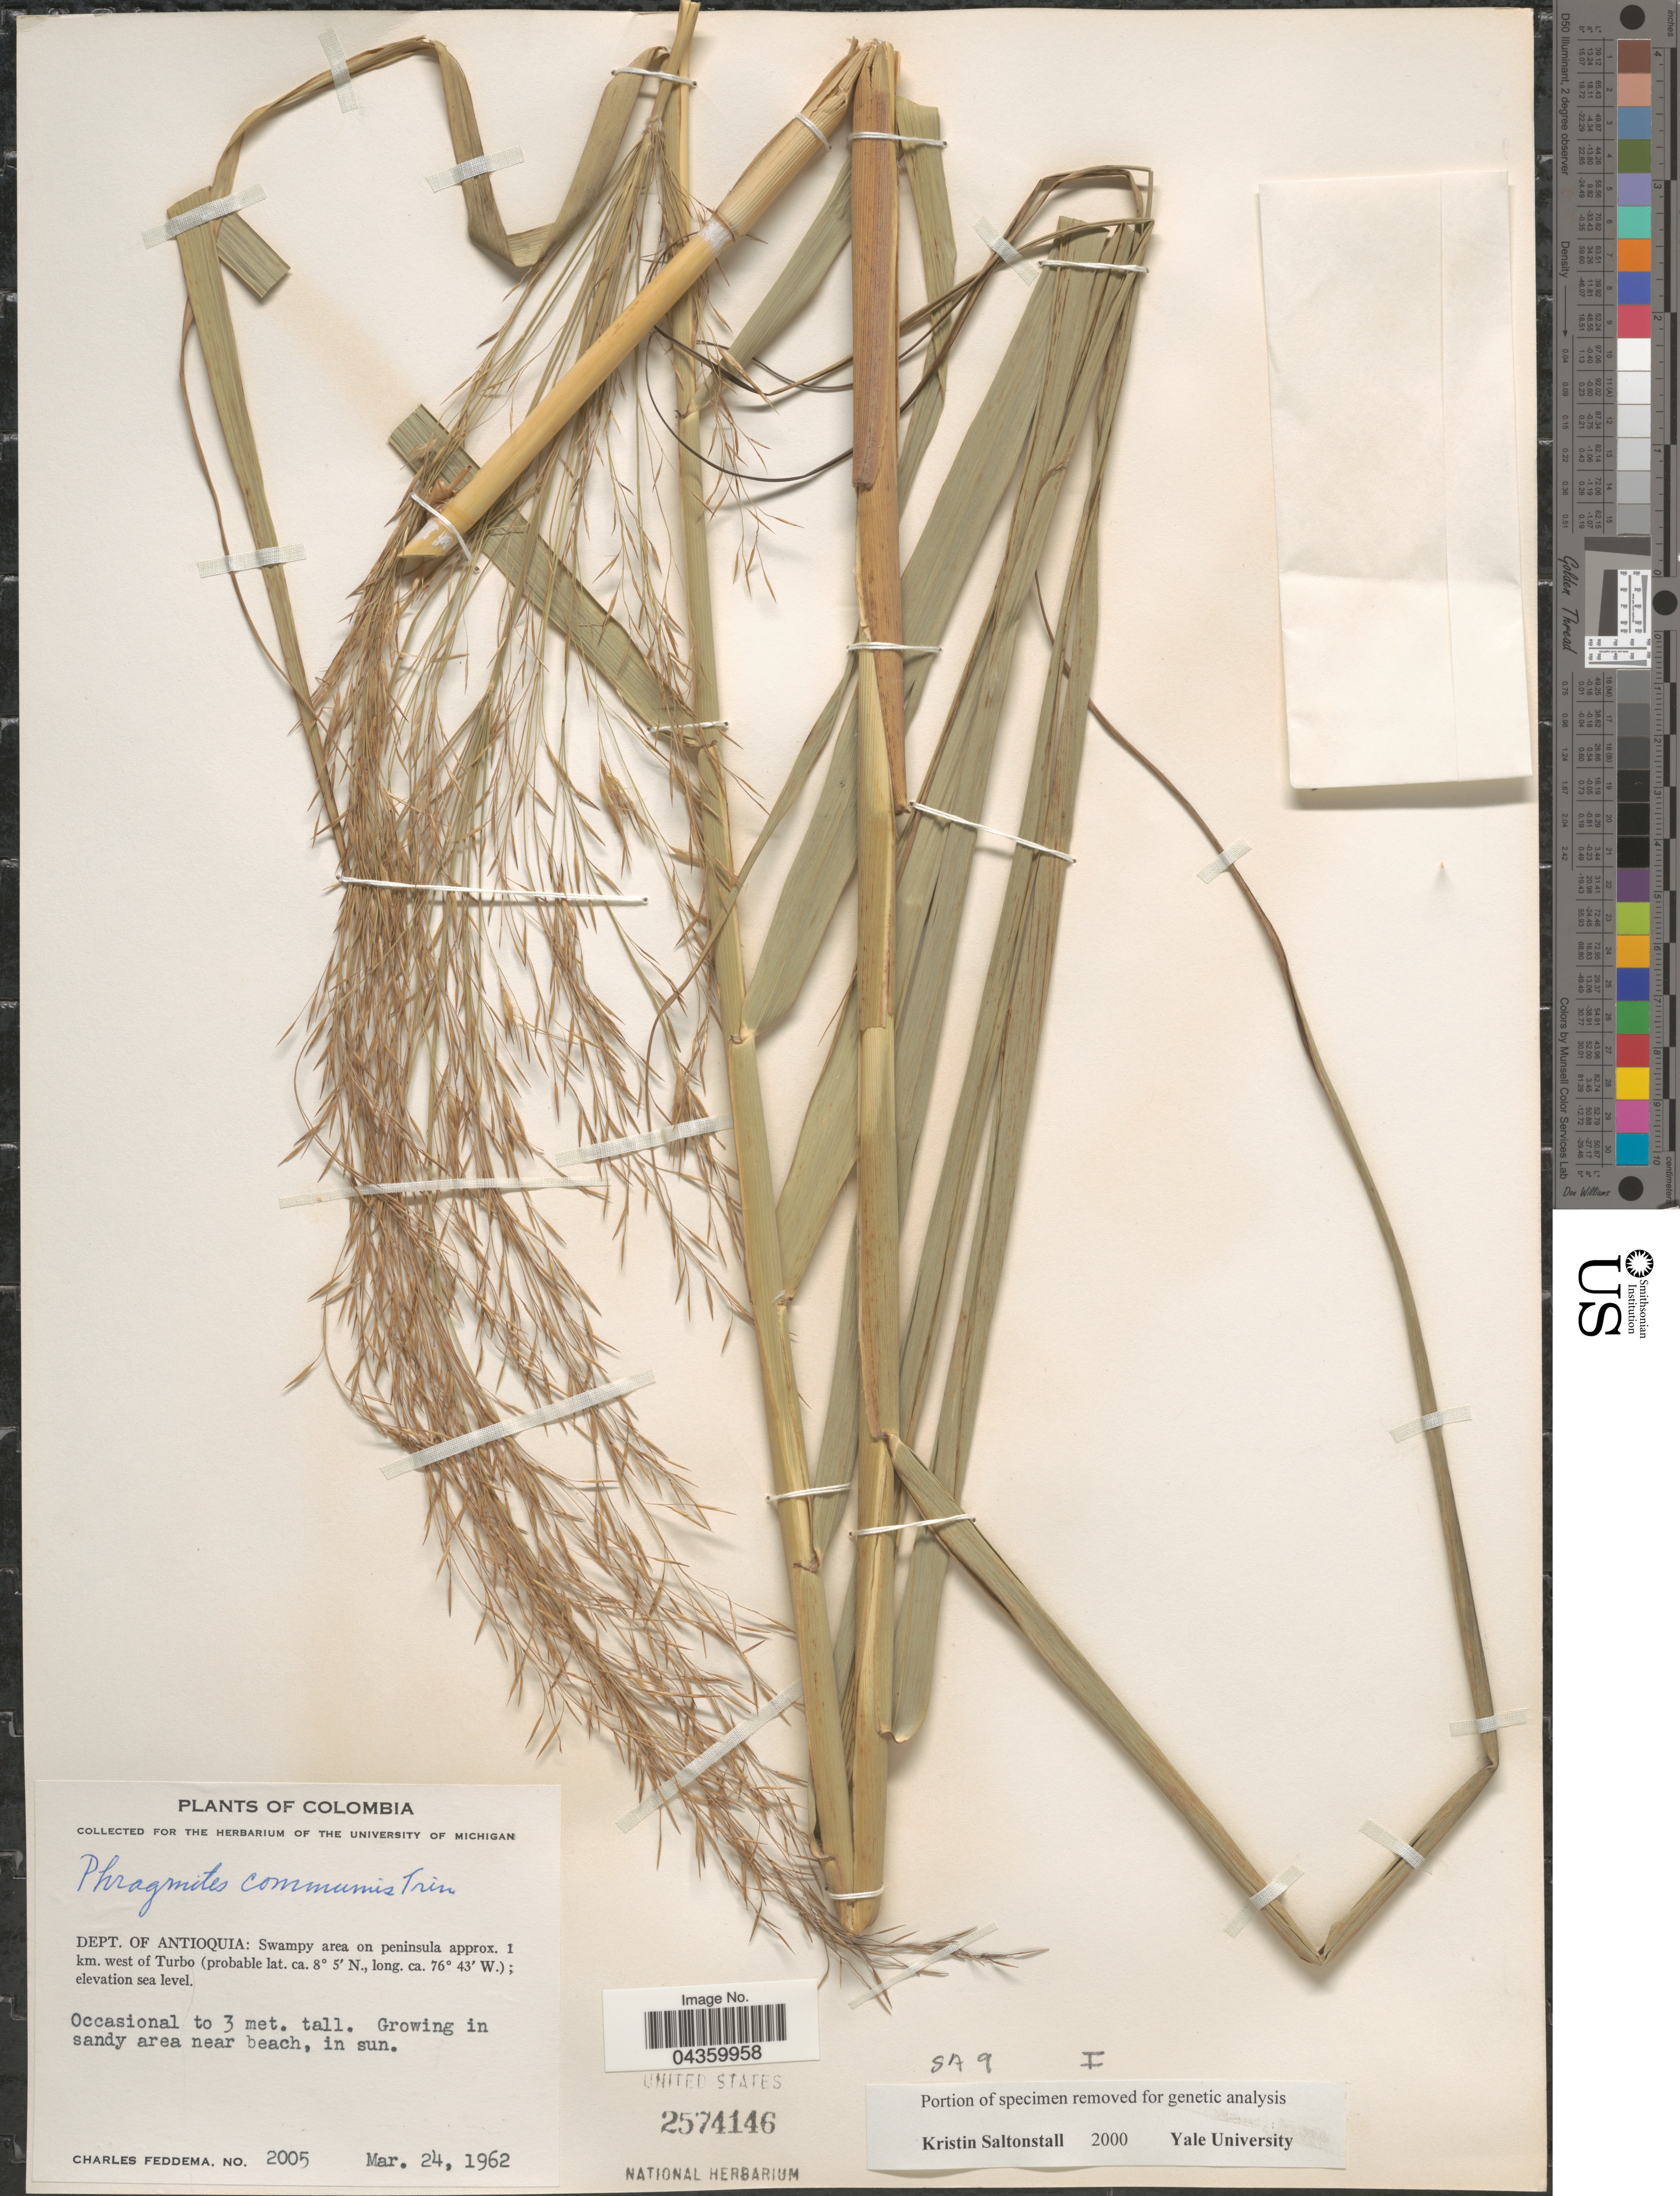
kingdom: Plantae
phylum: Tracheophyta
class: Liliopsida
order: Poales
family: Poaceae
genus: Phragmites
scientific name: Phragmites australis subsp. berlandieri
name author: (E. Fourn.) Saltonstall & Hauber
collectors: C. Feddema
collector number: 2005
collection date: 1962-03-24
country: Colombia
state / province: Antioquia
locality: Dept. of Antioquia: Swampy area on peninsula approx. 1 km. west of Turbo. In sandy area near beach, in sun.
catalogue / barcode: US 2574146